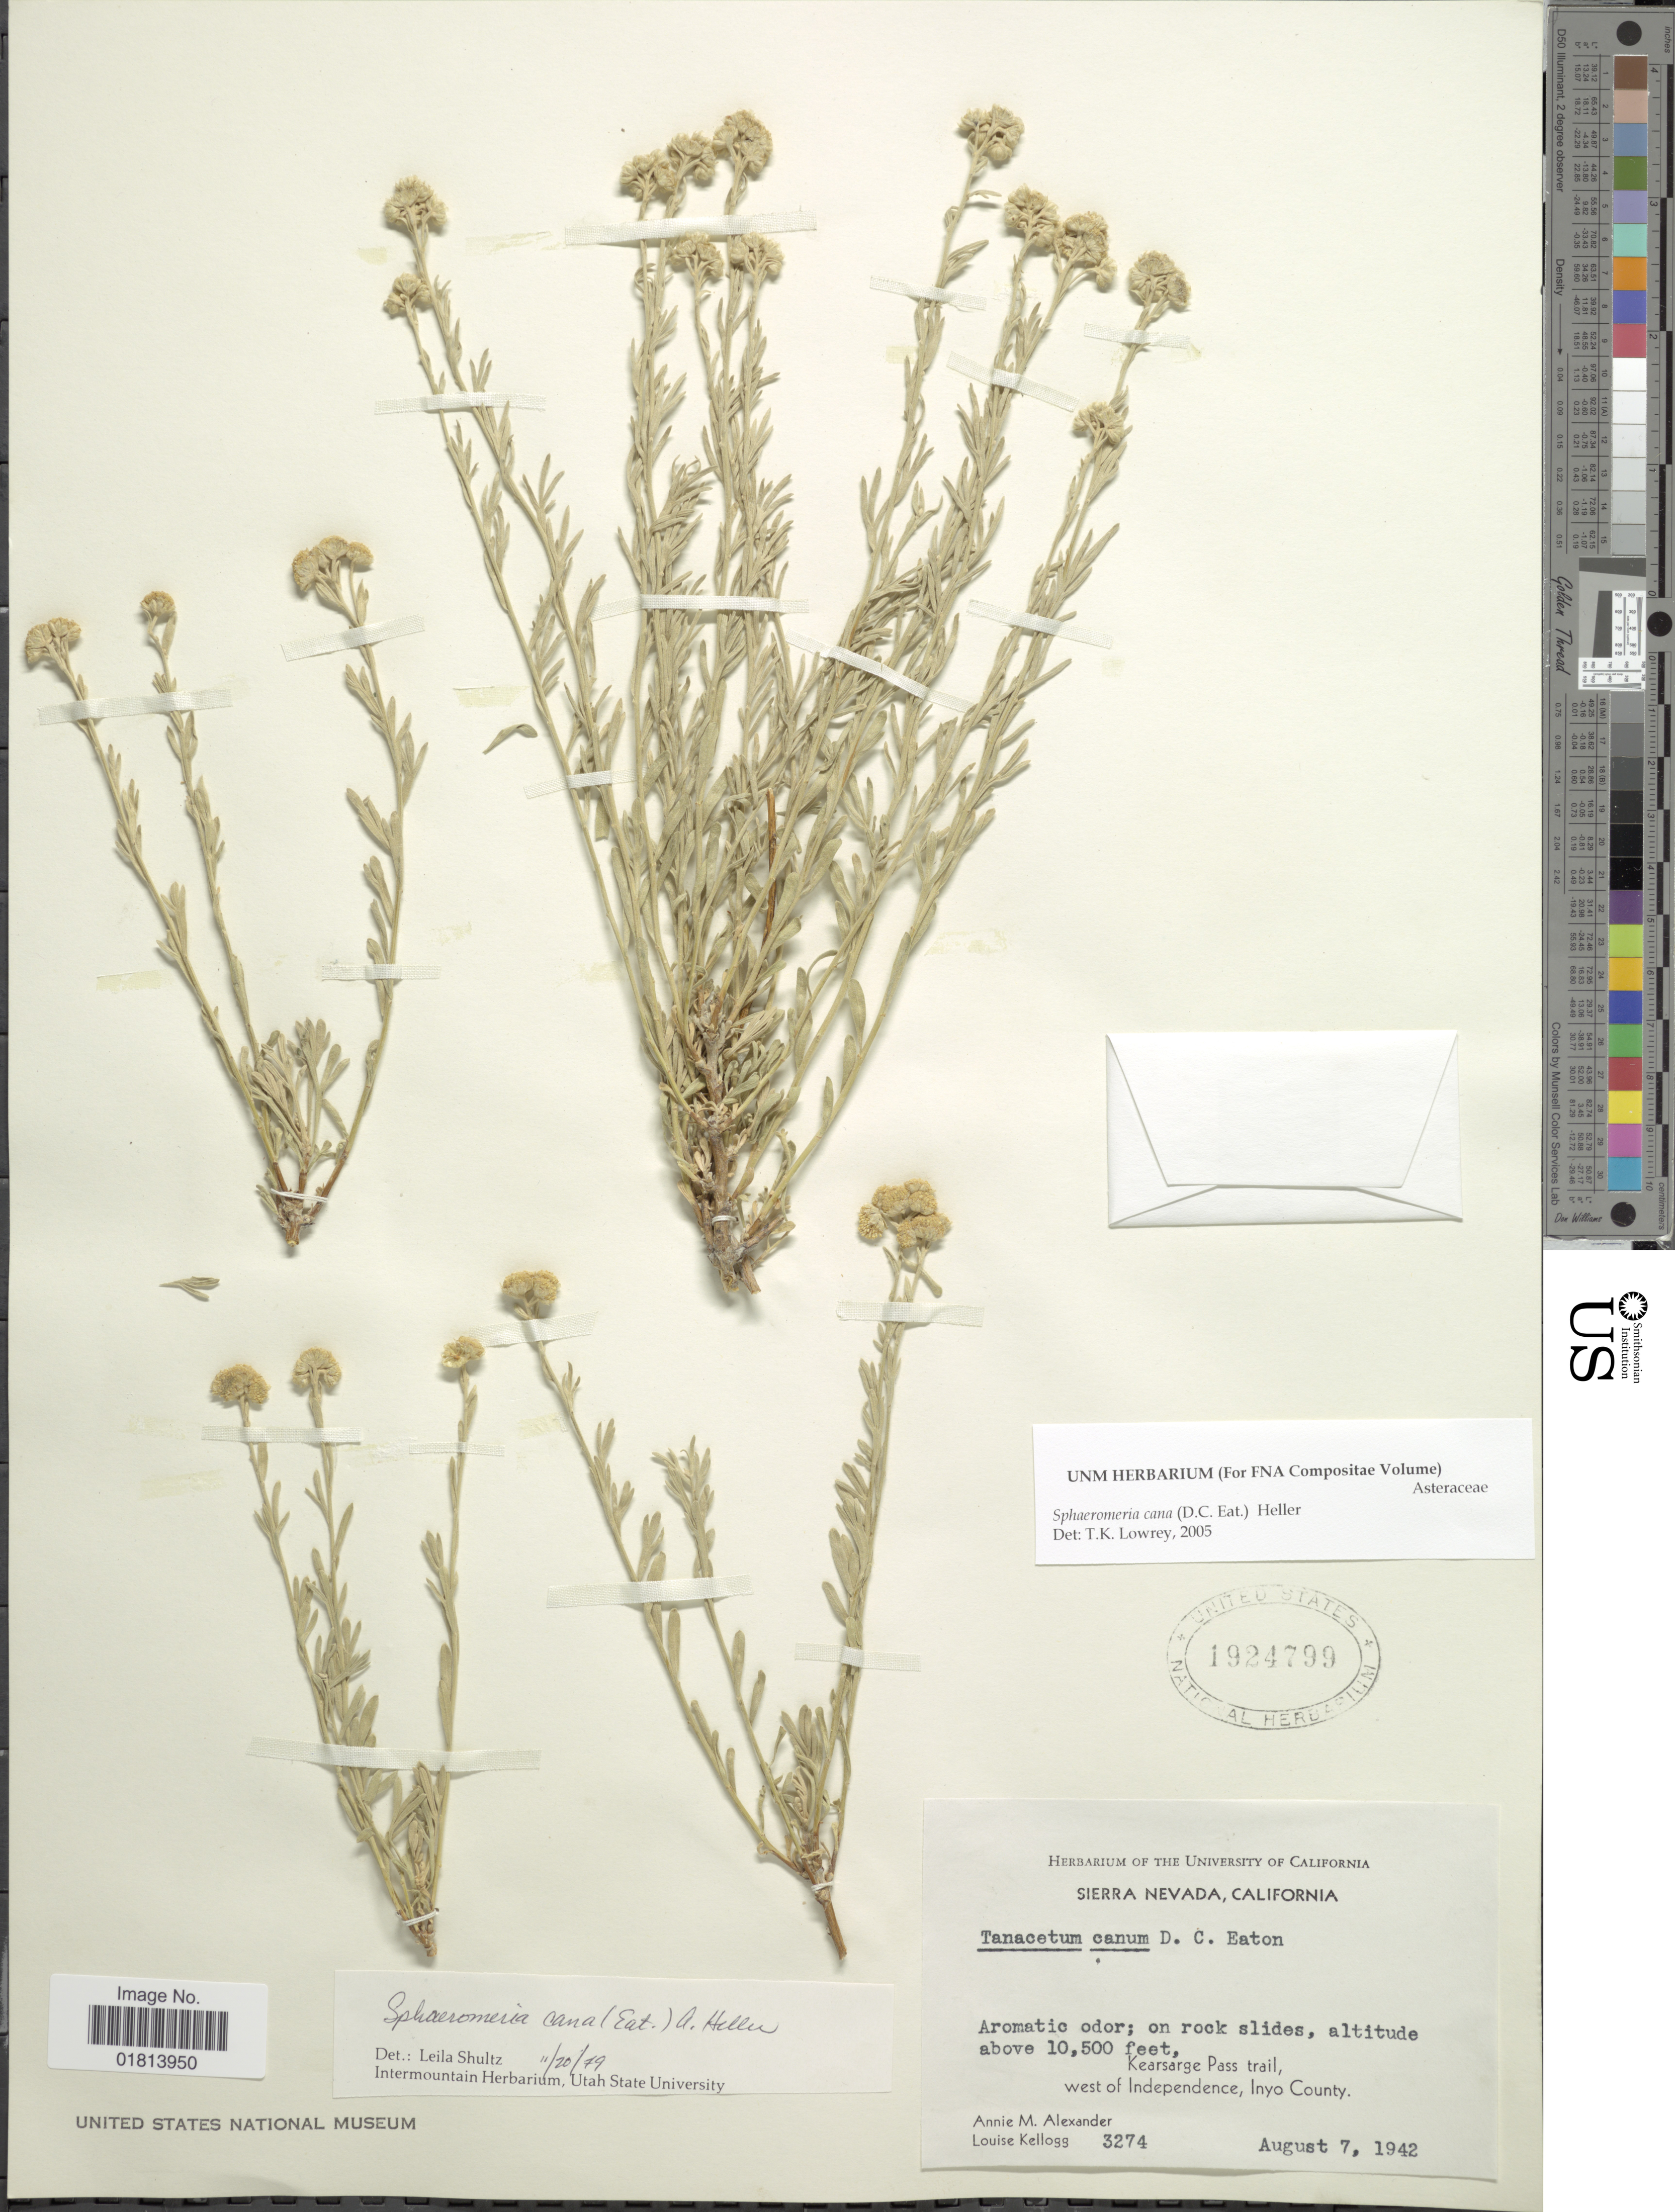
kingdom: Plantae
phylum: Tracheophyta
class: Magnoliopsida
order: Asterales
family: Asteraceae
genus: Sphaeromeria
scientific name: Sphaeromeria cana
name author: (D.C. Eaton) A. Heller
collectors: A. M. Alexander & L. Kellogg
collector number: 3274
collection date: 1942-08-07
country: United States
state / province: California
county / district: Inyo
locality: Sierra Nevada, California, Kearsarge Pass trail, west of Independence, Inyo County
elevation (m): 3200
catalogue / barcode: US 1924799